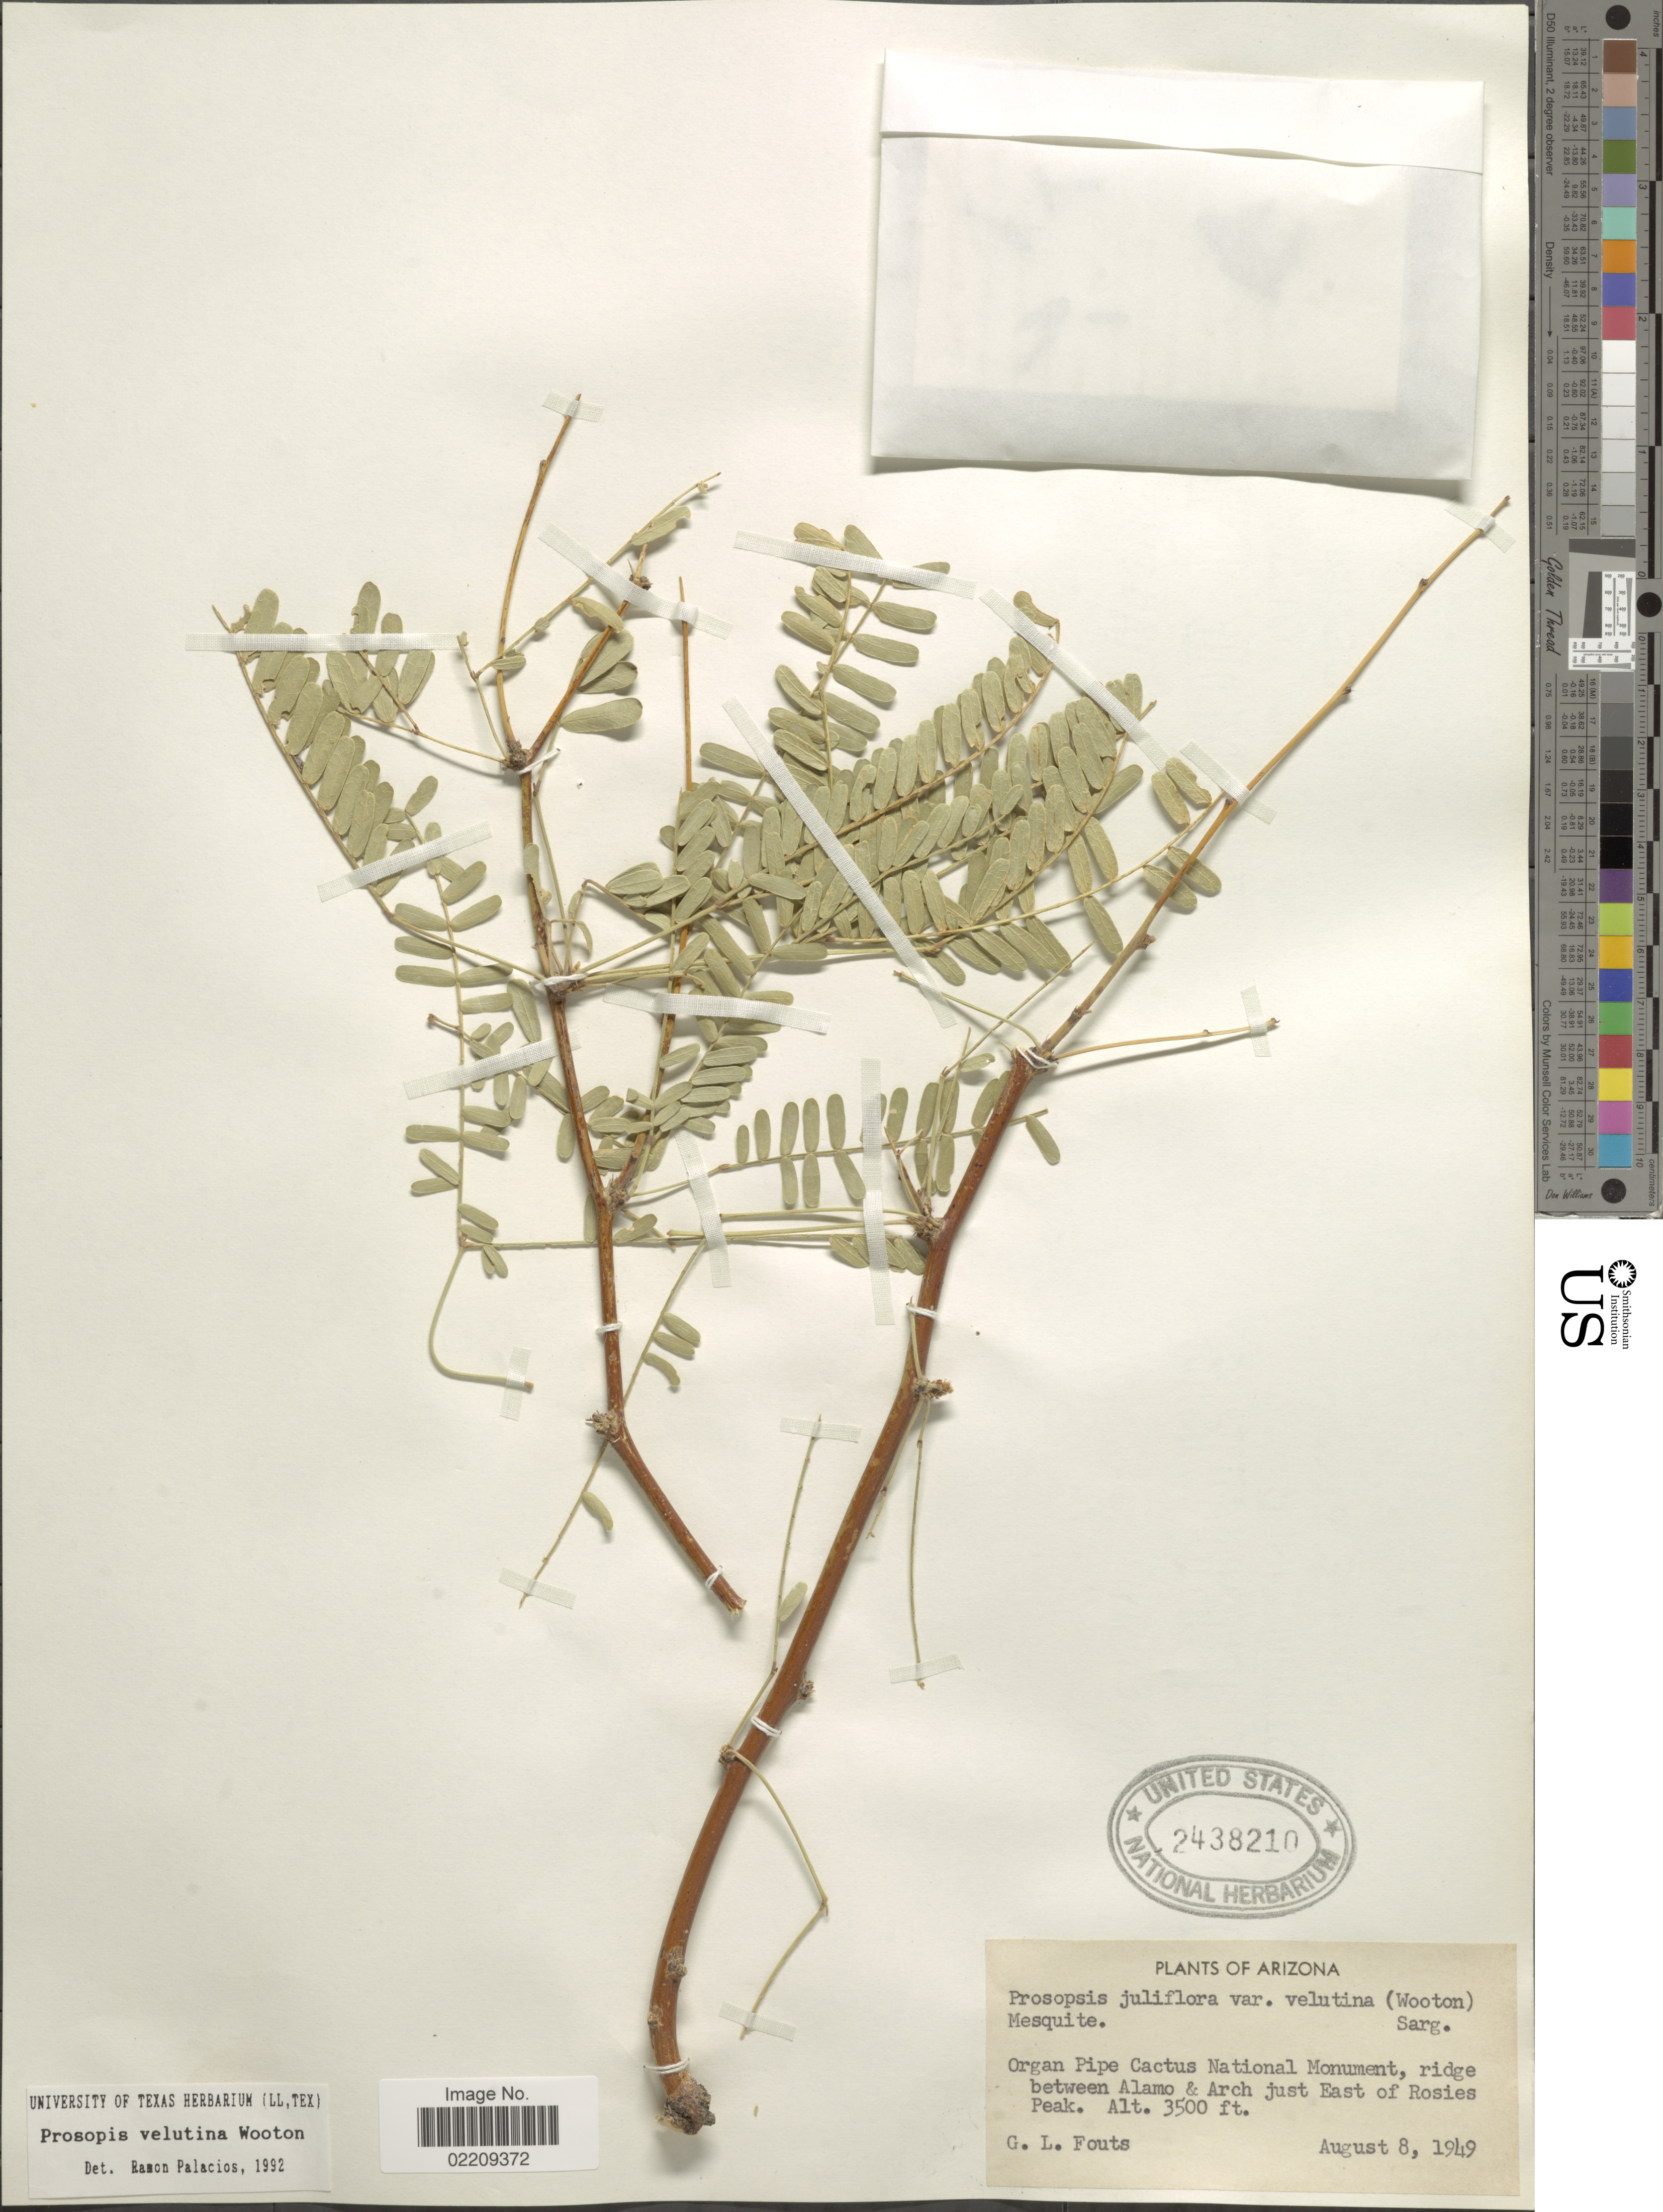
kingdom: Plantae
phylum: Tracheophyta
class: Magnoliopsida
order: Fabales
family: Fabaceae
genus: Neltuma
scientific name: Neltuma velutina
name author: (Wooton) Britton & Rose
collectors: G. Fouts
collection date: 1949-08-08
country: United States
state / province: Arizona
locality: Organ Pipe Cactus National Monument, ridge between Alamo & Arch just East of Rosies Peak.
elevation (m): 1067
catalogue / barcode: US 2438210